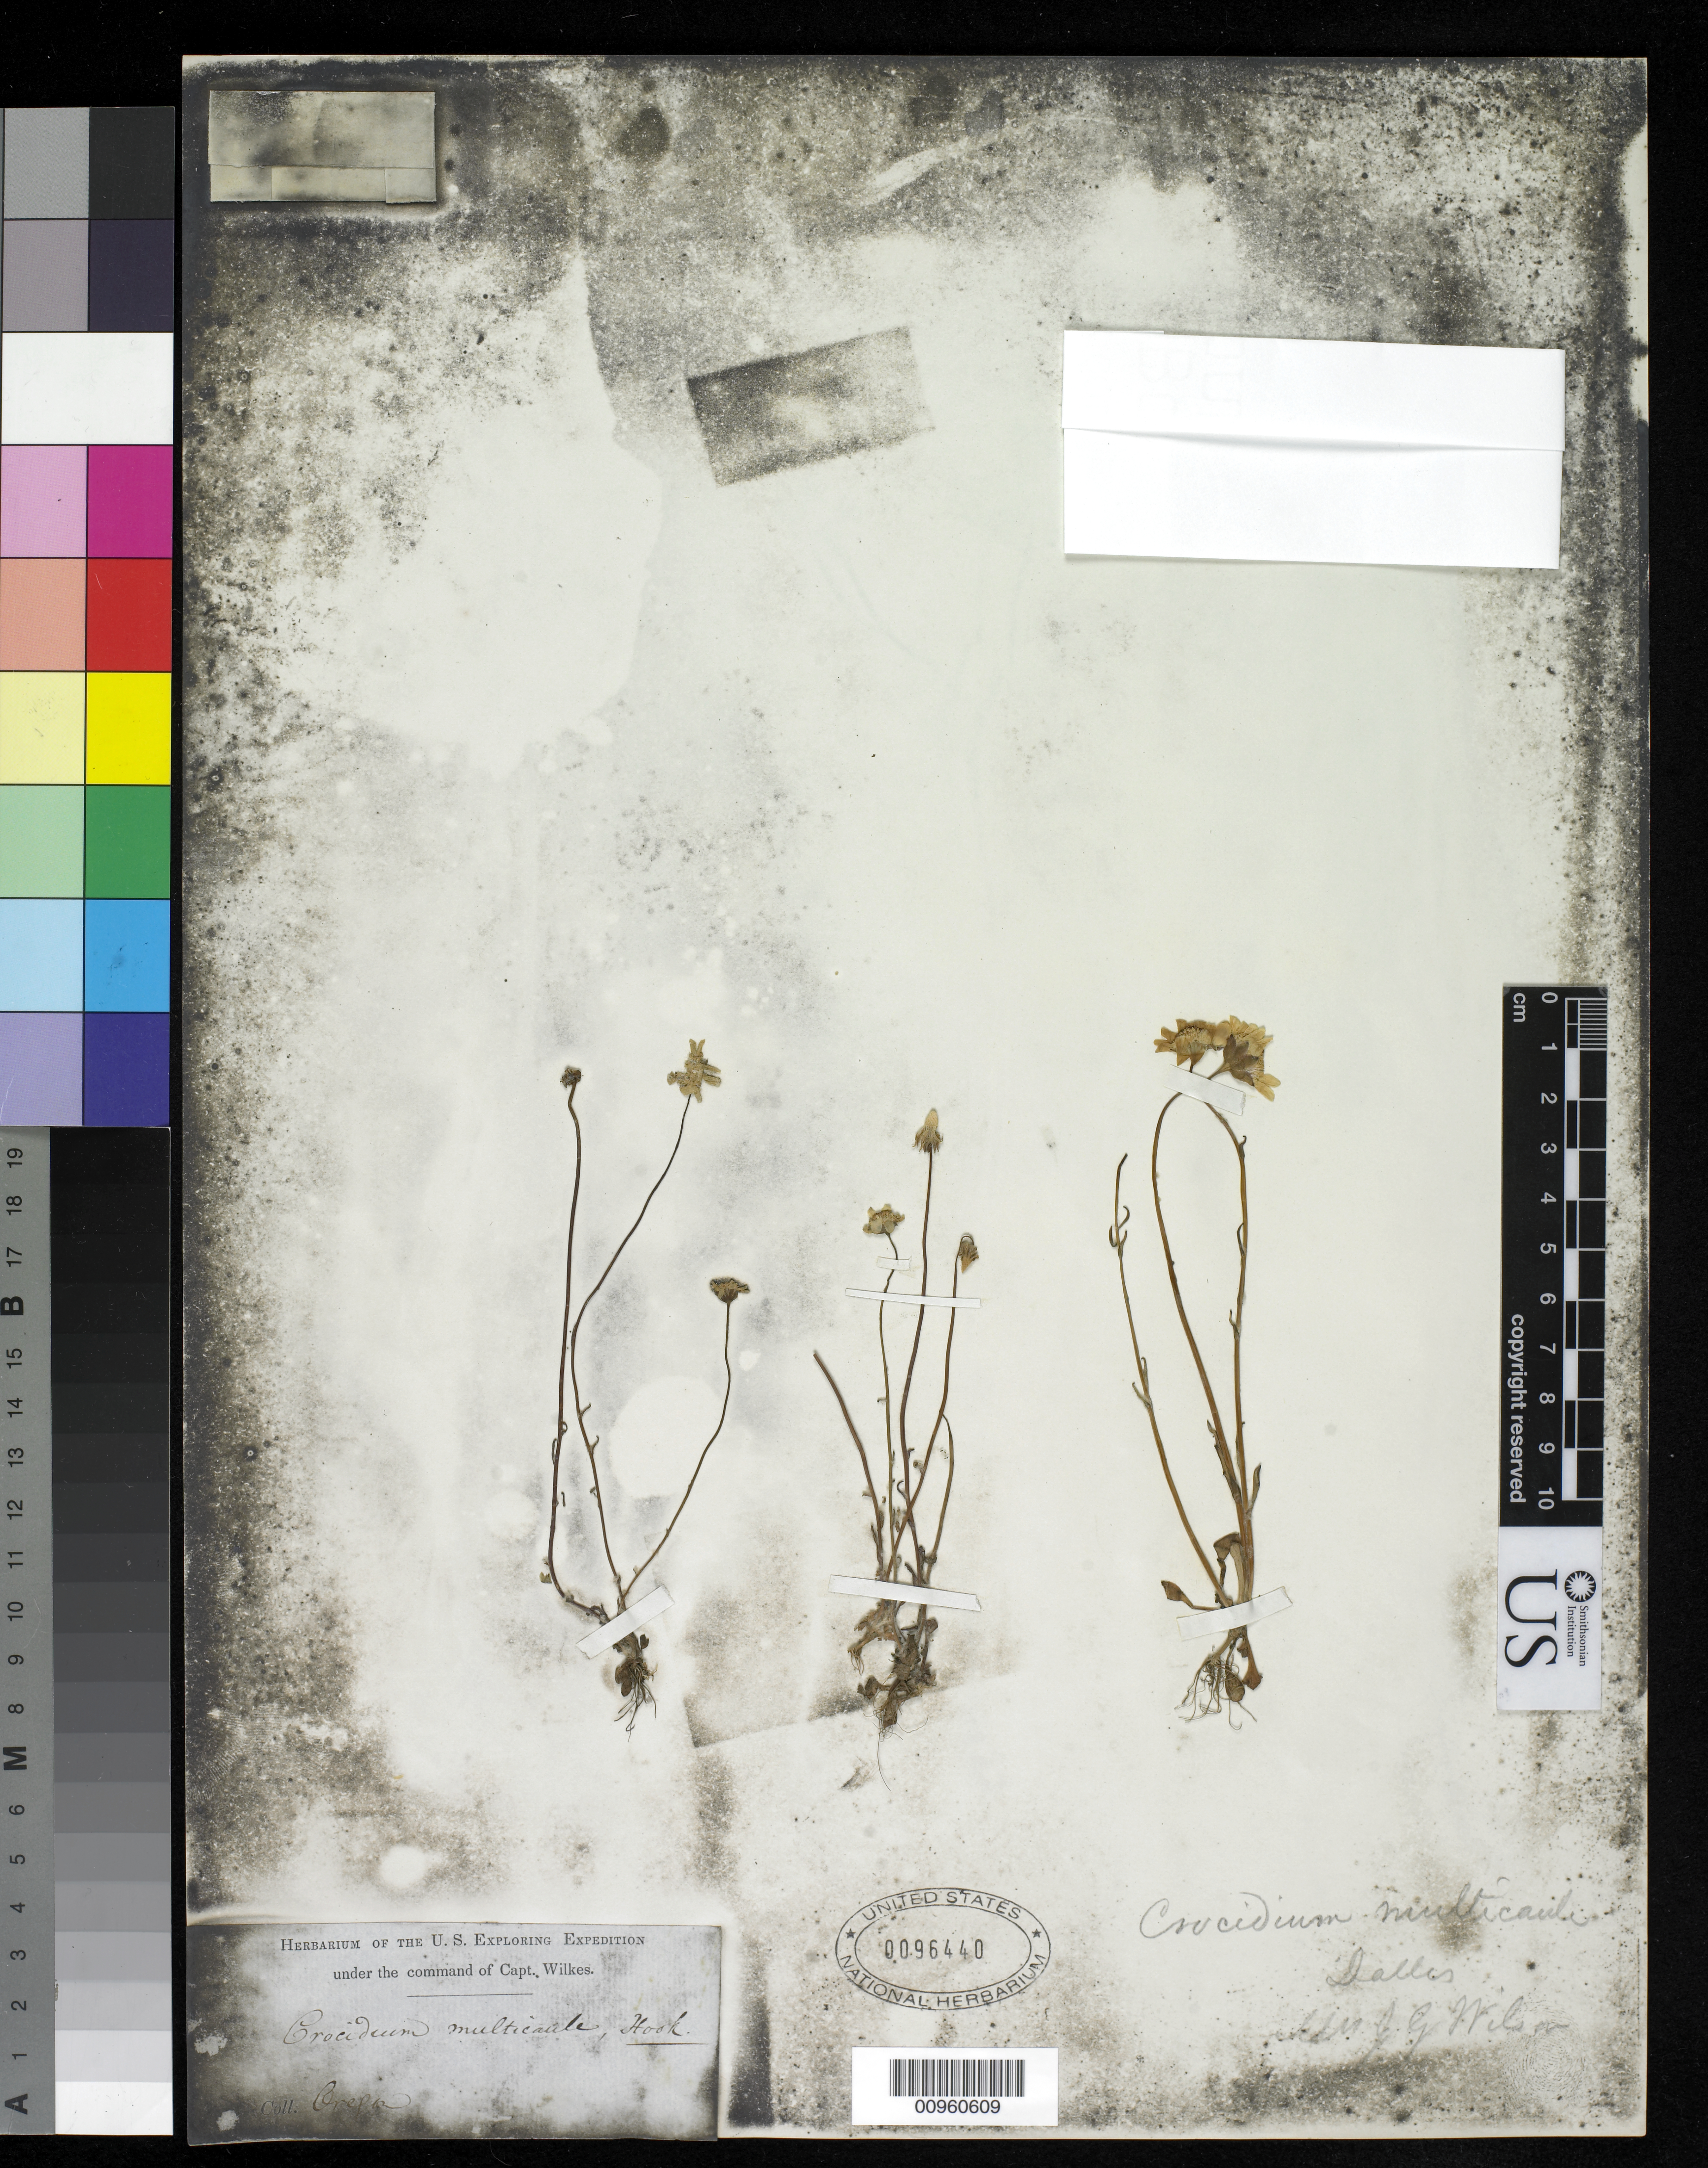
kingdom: Plantae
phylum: Tracheophyta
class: Magnoliopsida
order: Asterales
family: Asteraceae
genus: Crocidium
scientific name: Crocidium multicaule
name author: Hook.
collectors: Wilkes Explor. Exped.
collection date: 1838/1842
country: United States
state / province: Oregon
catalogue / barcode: US 96440